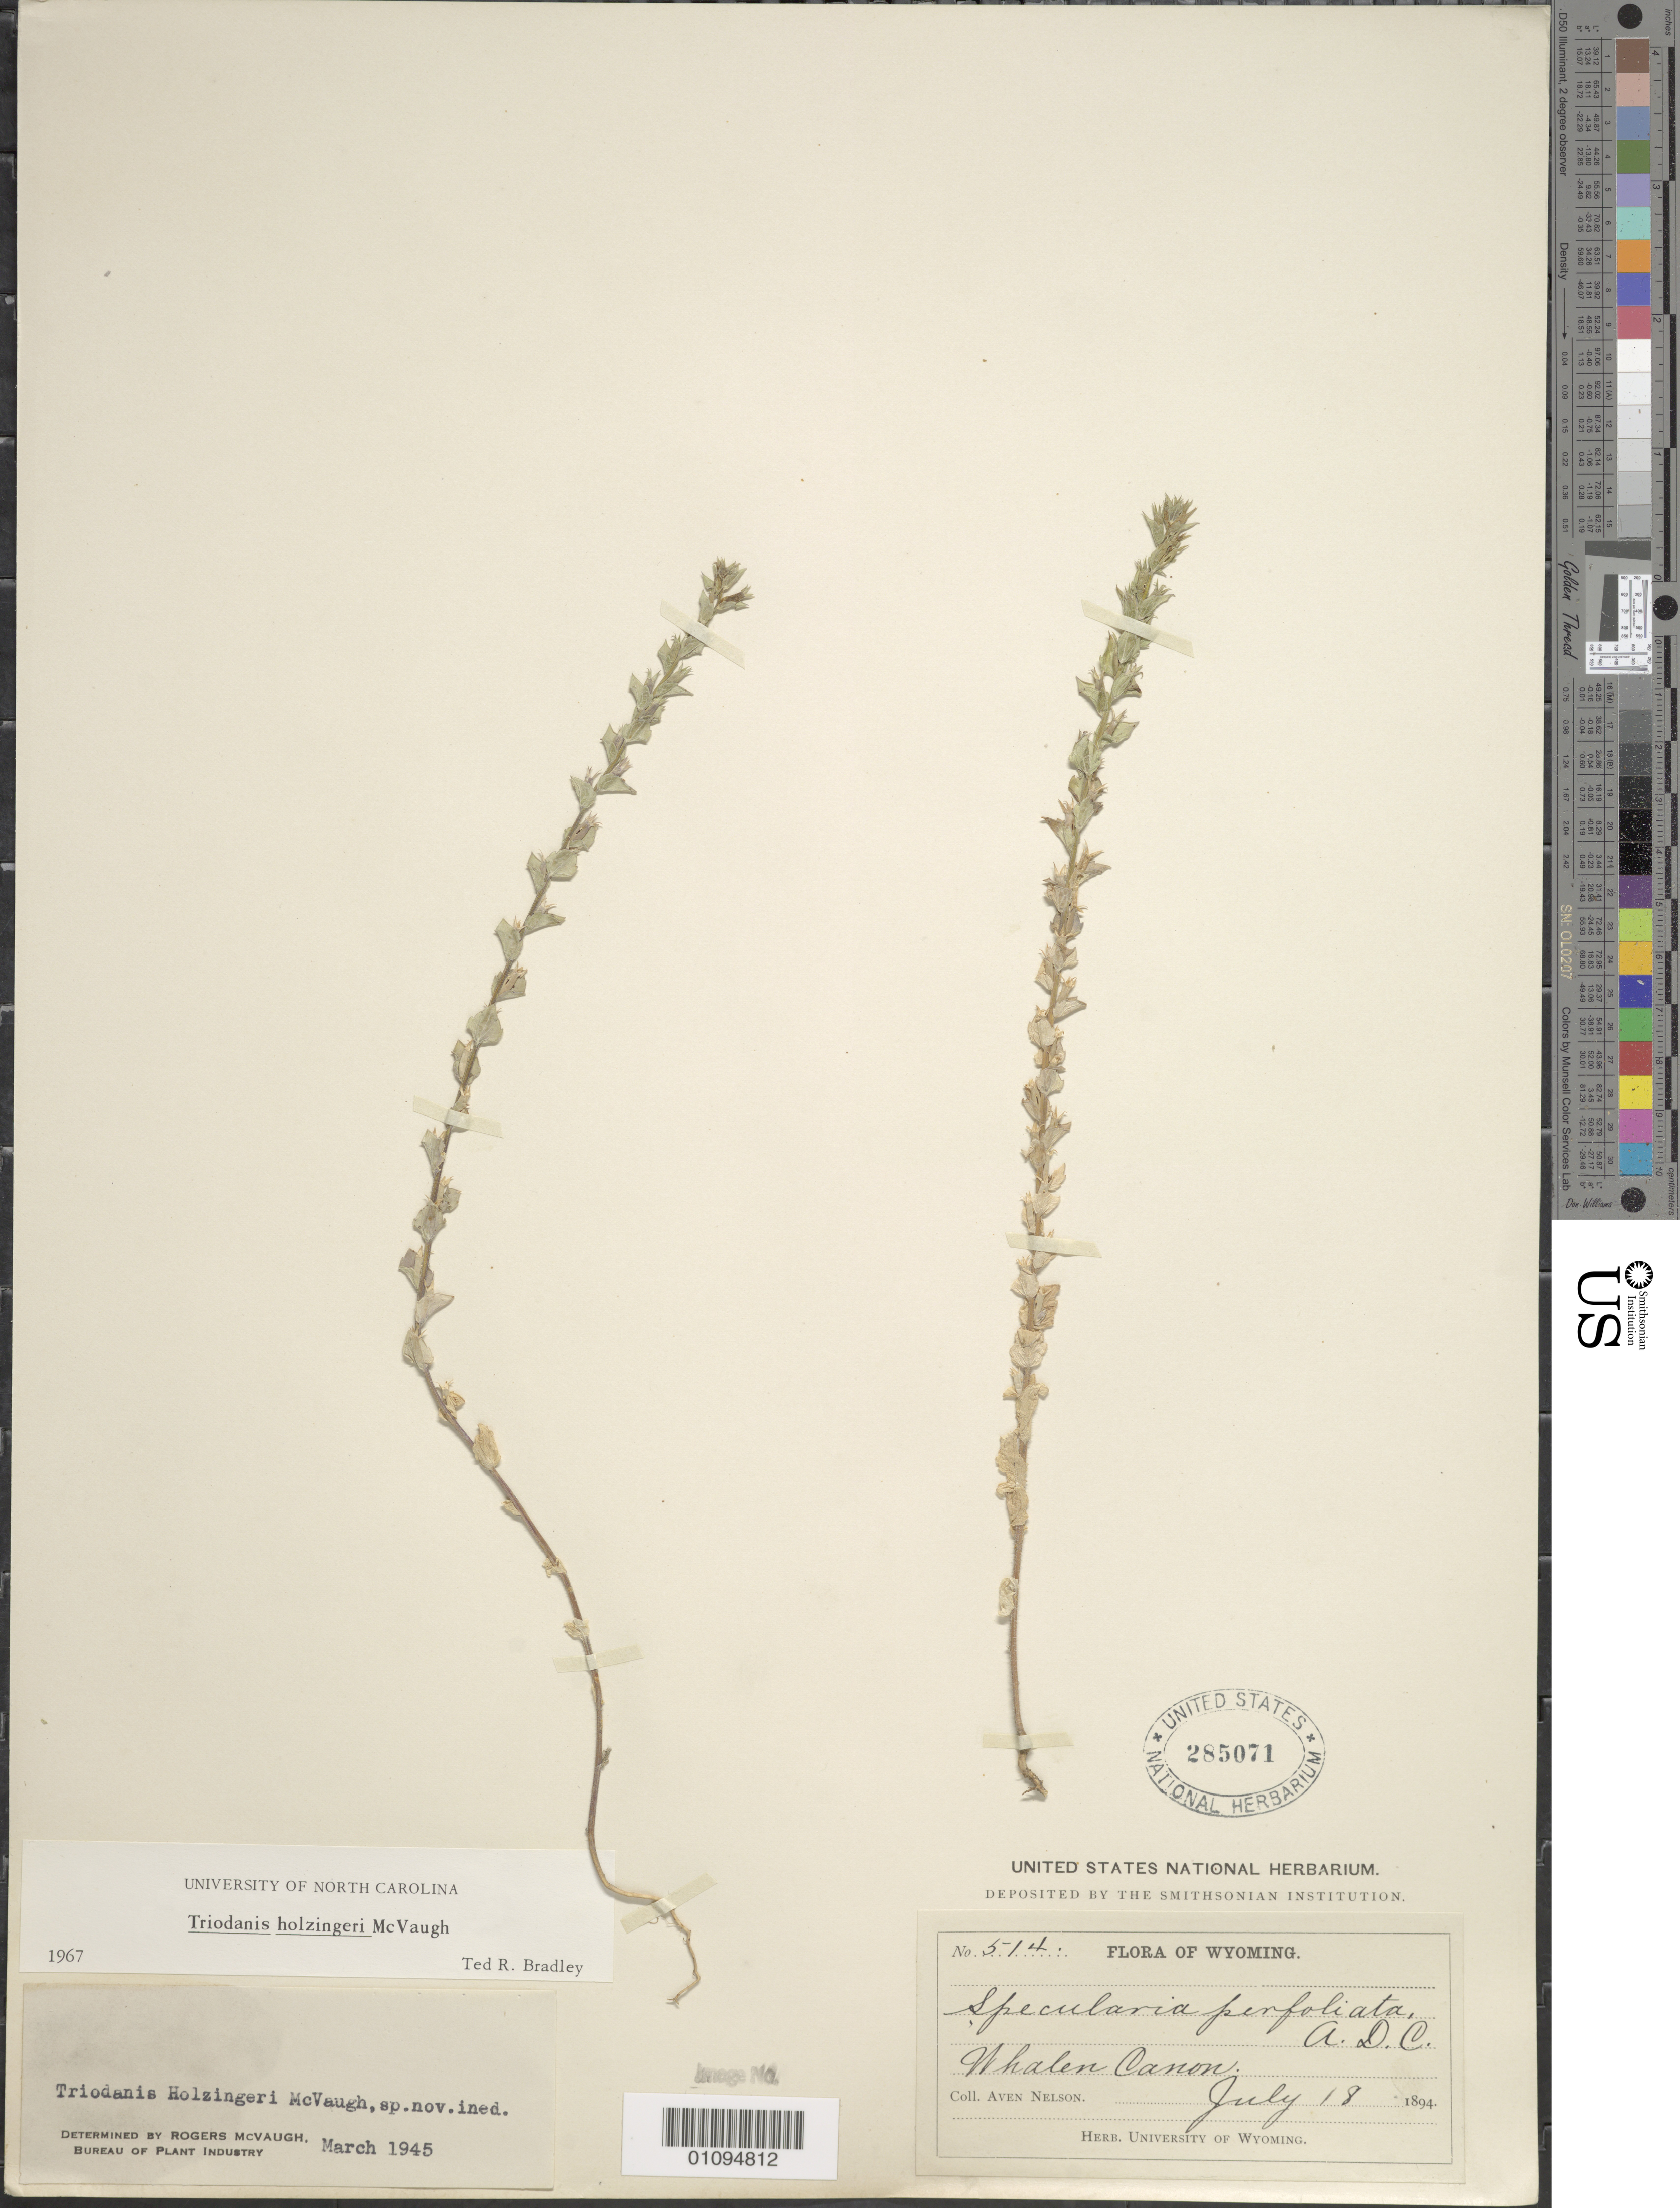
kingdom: Plantae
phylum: Tracheophyta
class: Magnoliopsida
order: Asterales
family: Campanulaceae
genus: Triodanis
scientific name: Triodanis holzingeri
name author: McVaugh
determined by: McVaugh, R.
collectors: A. Nelson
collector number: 514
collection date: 1894-07-18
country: United States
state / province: Wyoming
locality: Whalen Canon.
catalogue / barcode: US 285071